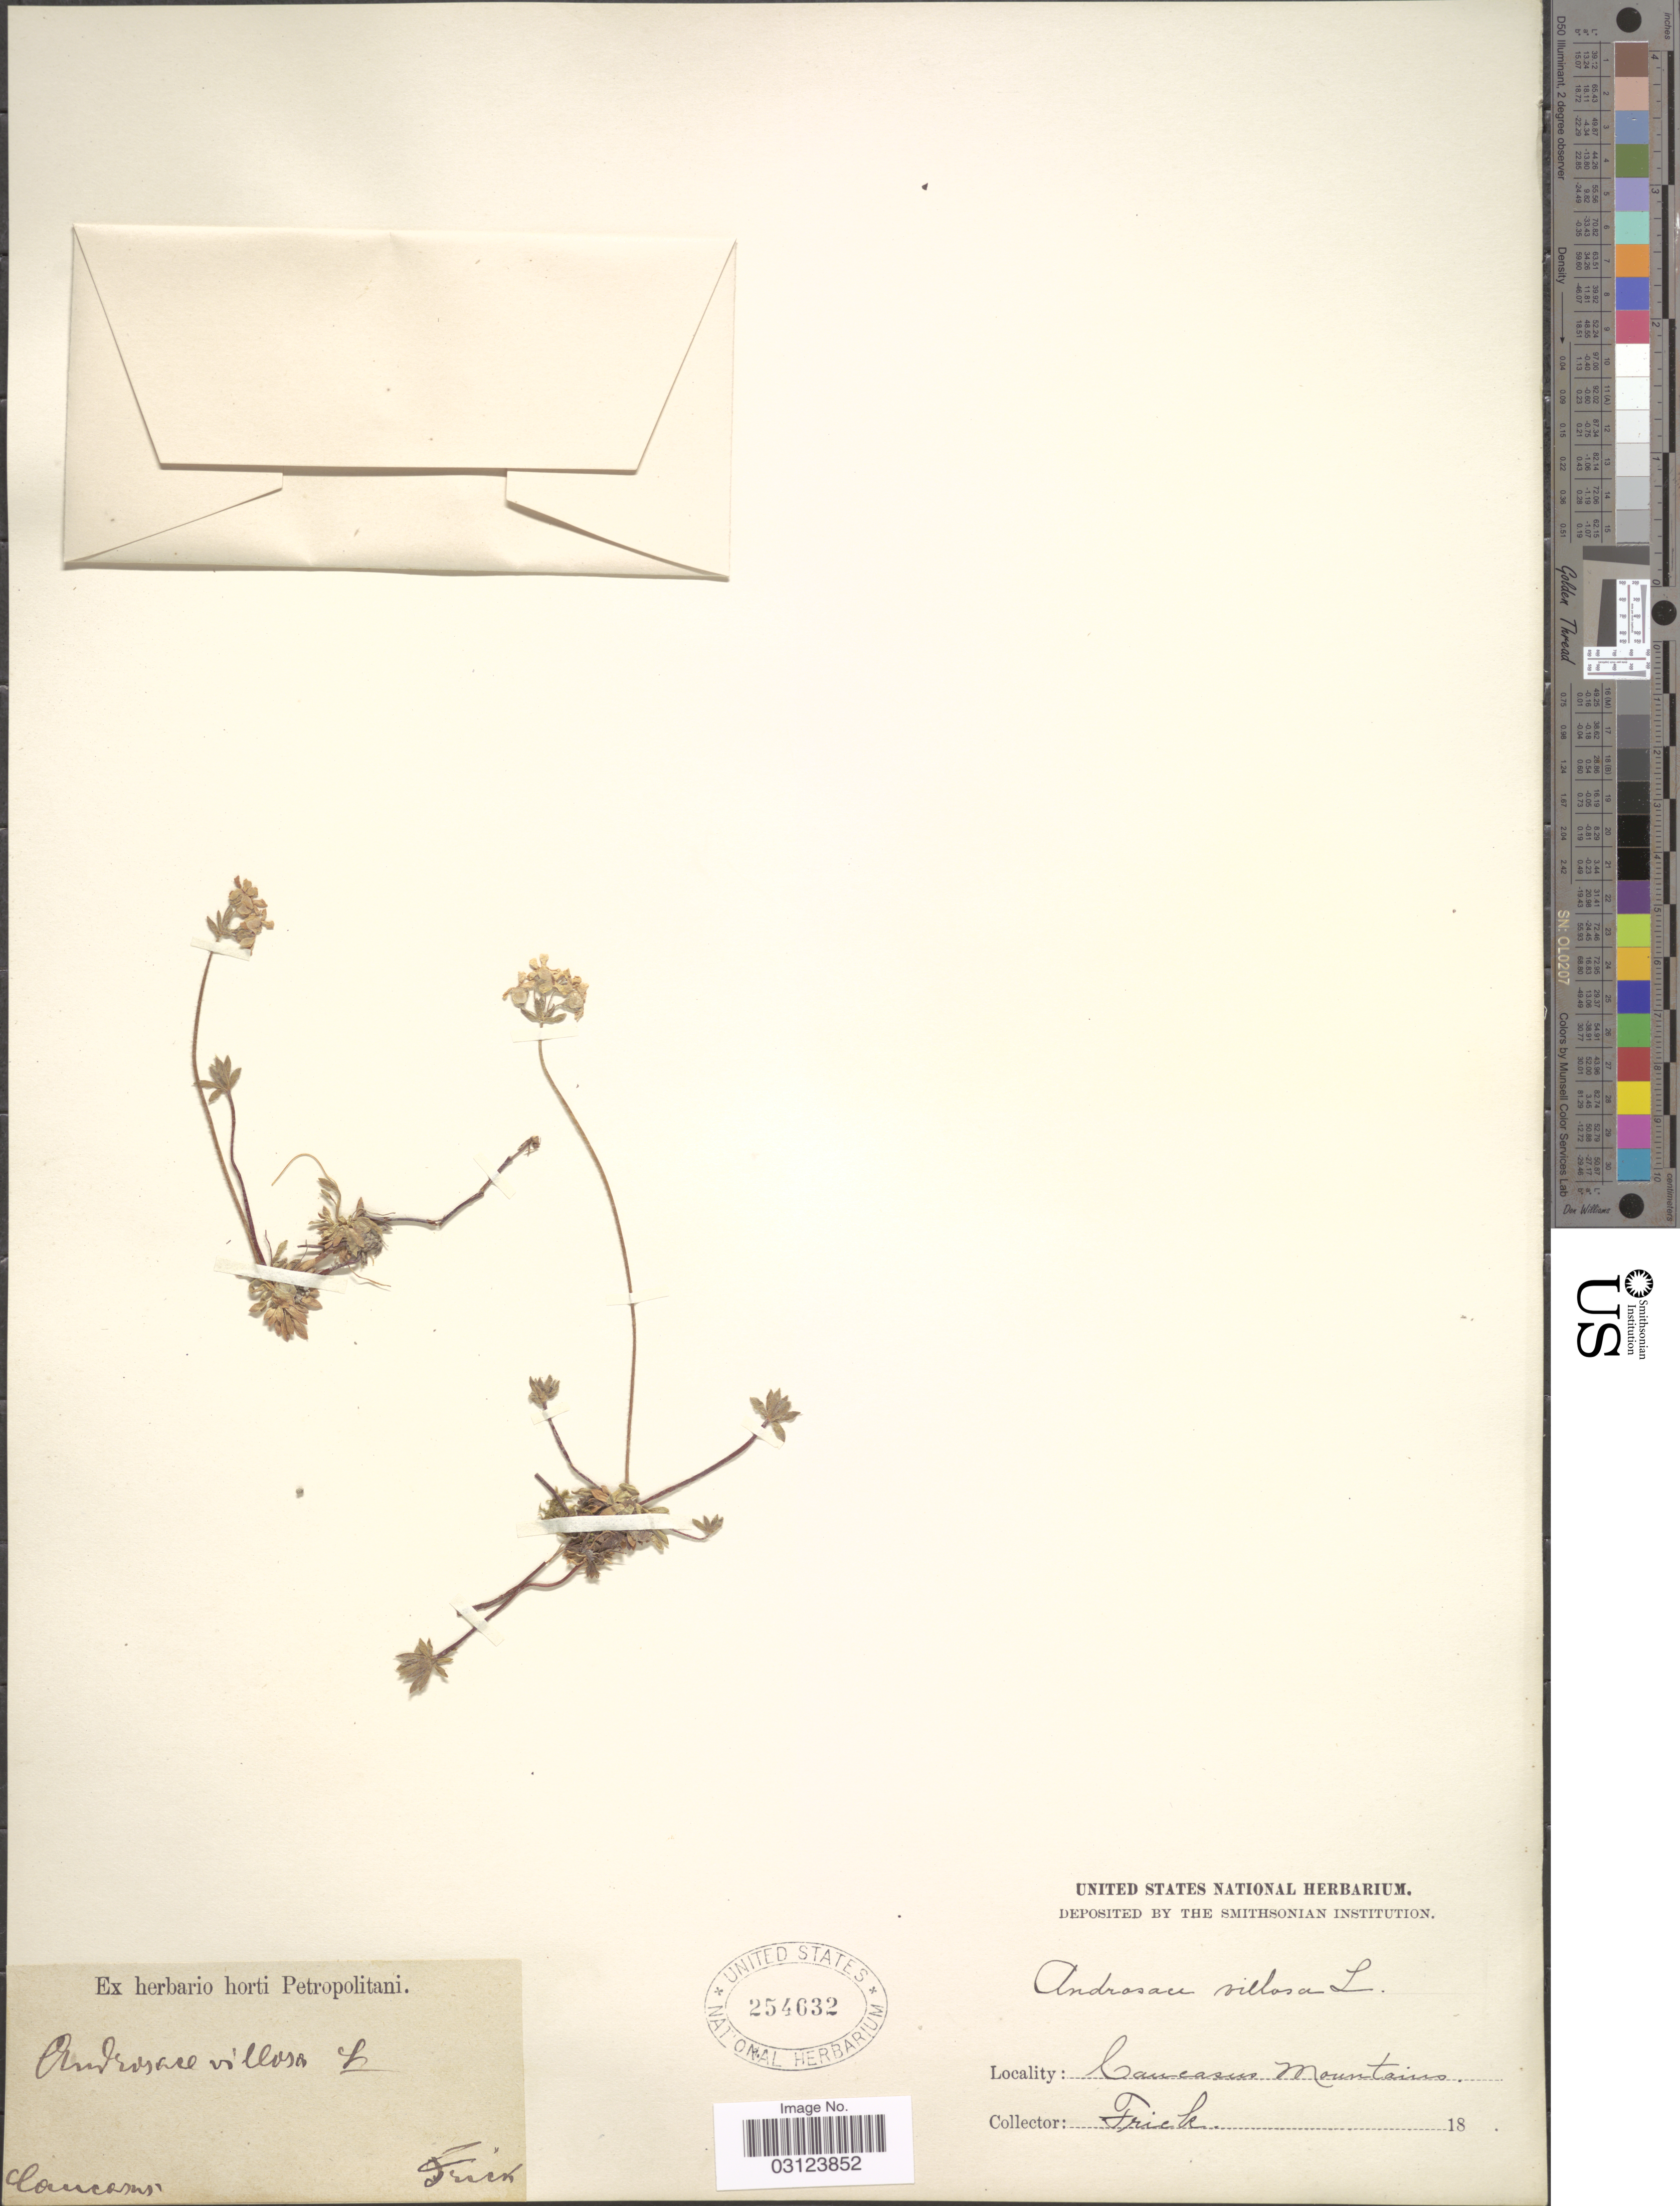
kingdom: Plantae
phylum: Tracheophyta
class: Magnoliopsida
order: Ericales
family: Primulaceae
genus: Androsace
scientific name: Androsace villosa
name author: L.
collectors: Frick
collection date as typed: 18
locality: Caucasus Mountains.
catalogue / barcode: US 254632